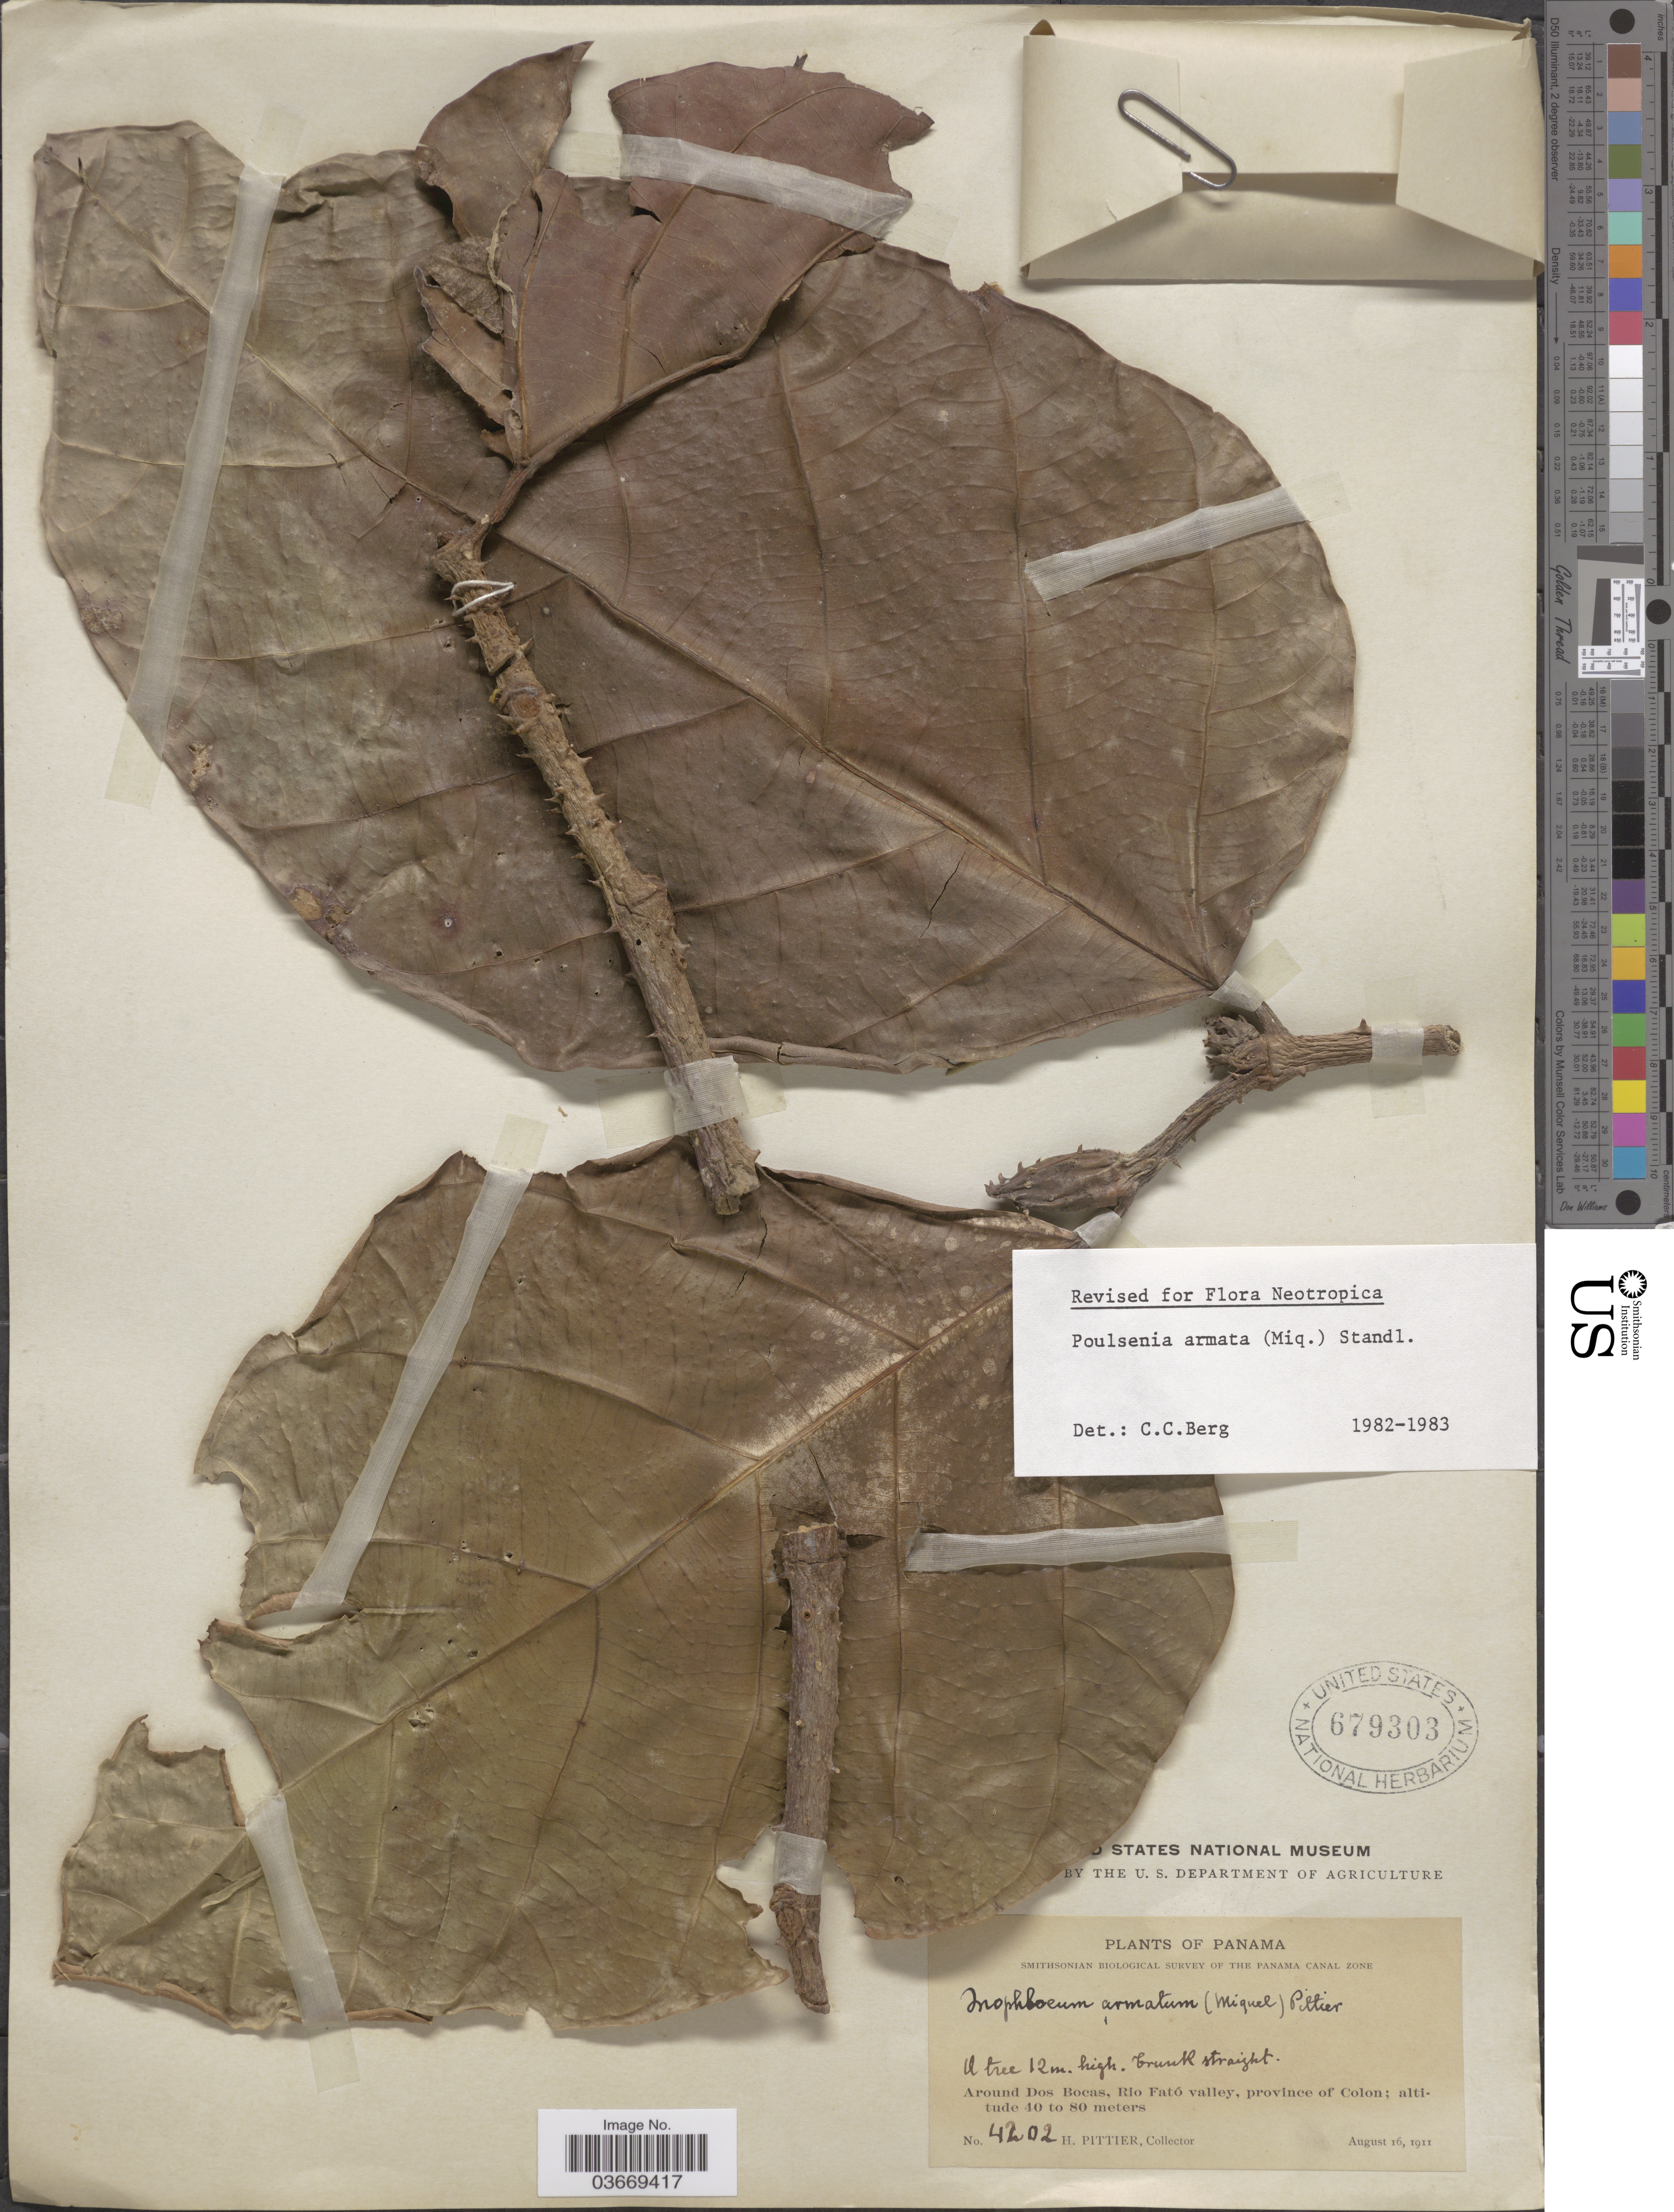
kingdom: Plantae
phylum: Tracheophyta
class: Magnoliopsida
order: Rosales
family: Moraceae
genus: Poulsenia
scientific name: Poulsenia armata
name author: (Miq.) Standl.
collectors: H. F. Pittier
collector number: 4202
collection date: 1911-08-16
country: Panama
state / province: Colón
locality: The Panama Canal Zone. Around Dos Bocas, Rio Fató valley.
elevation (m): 40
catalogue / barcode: US 679303